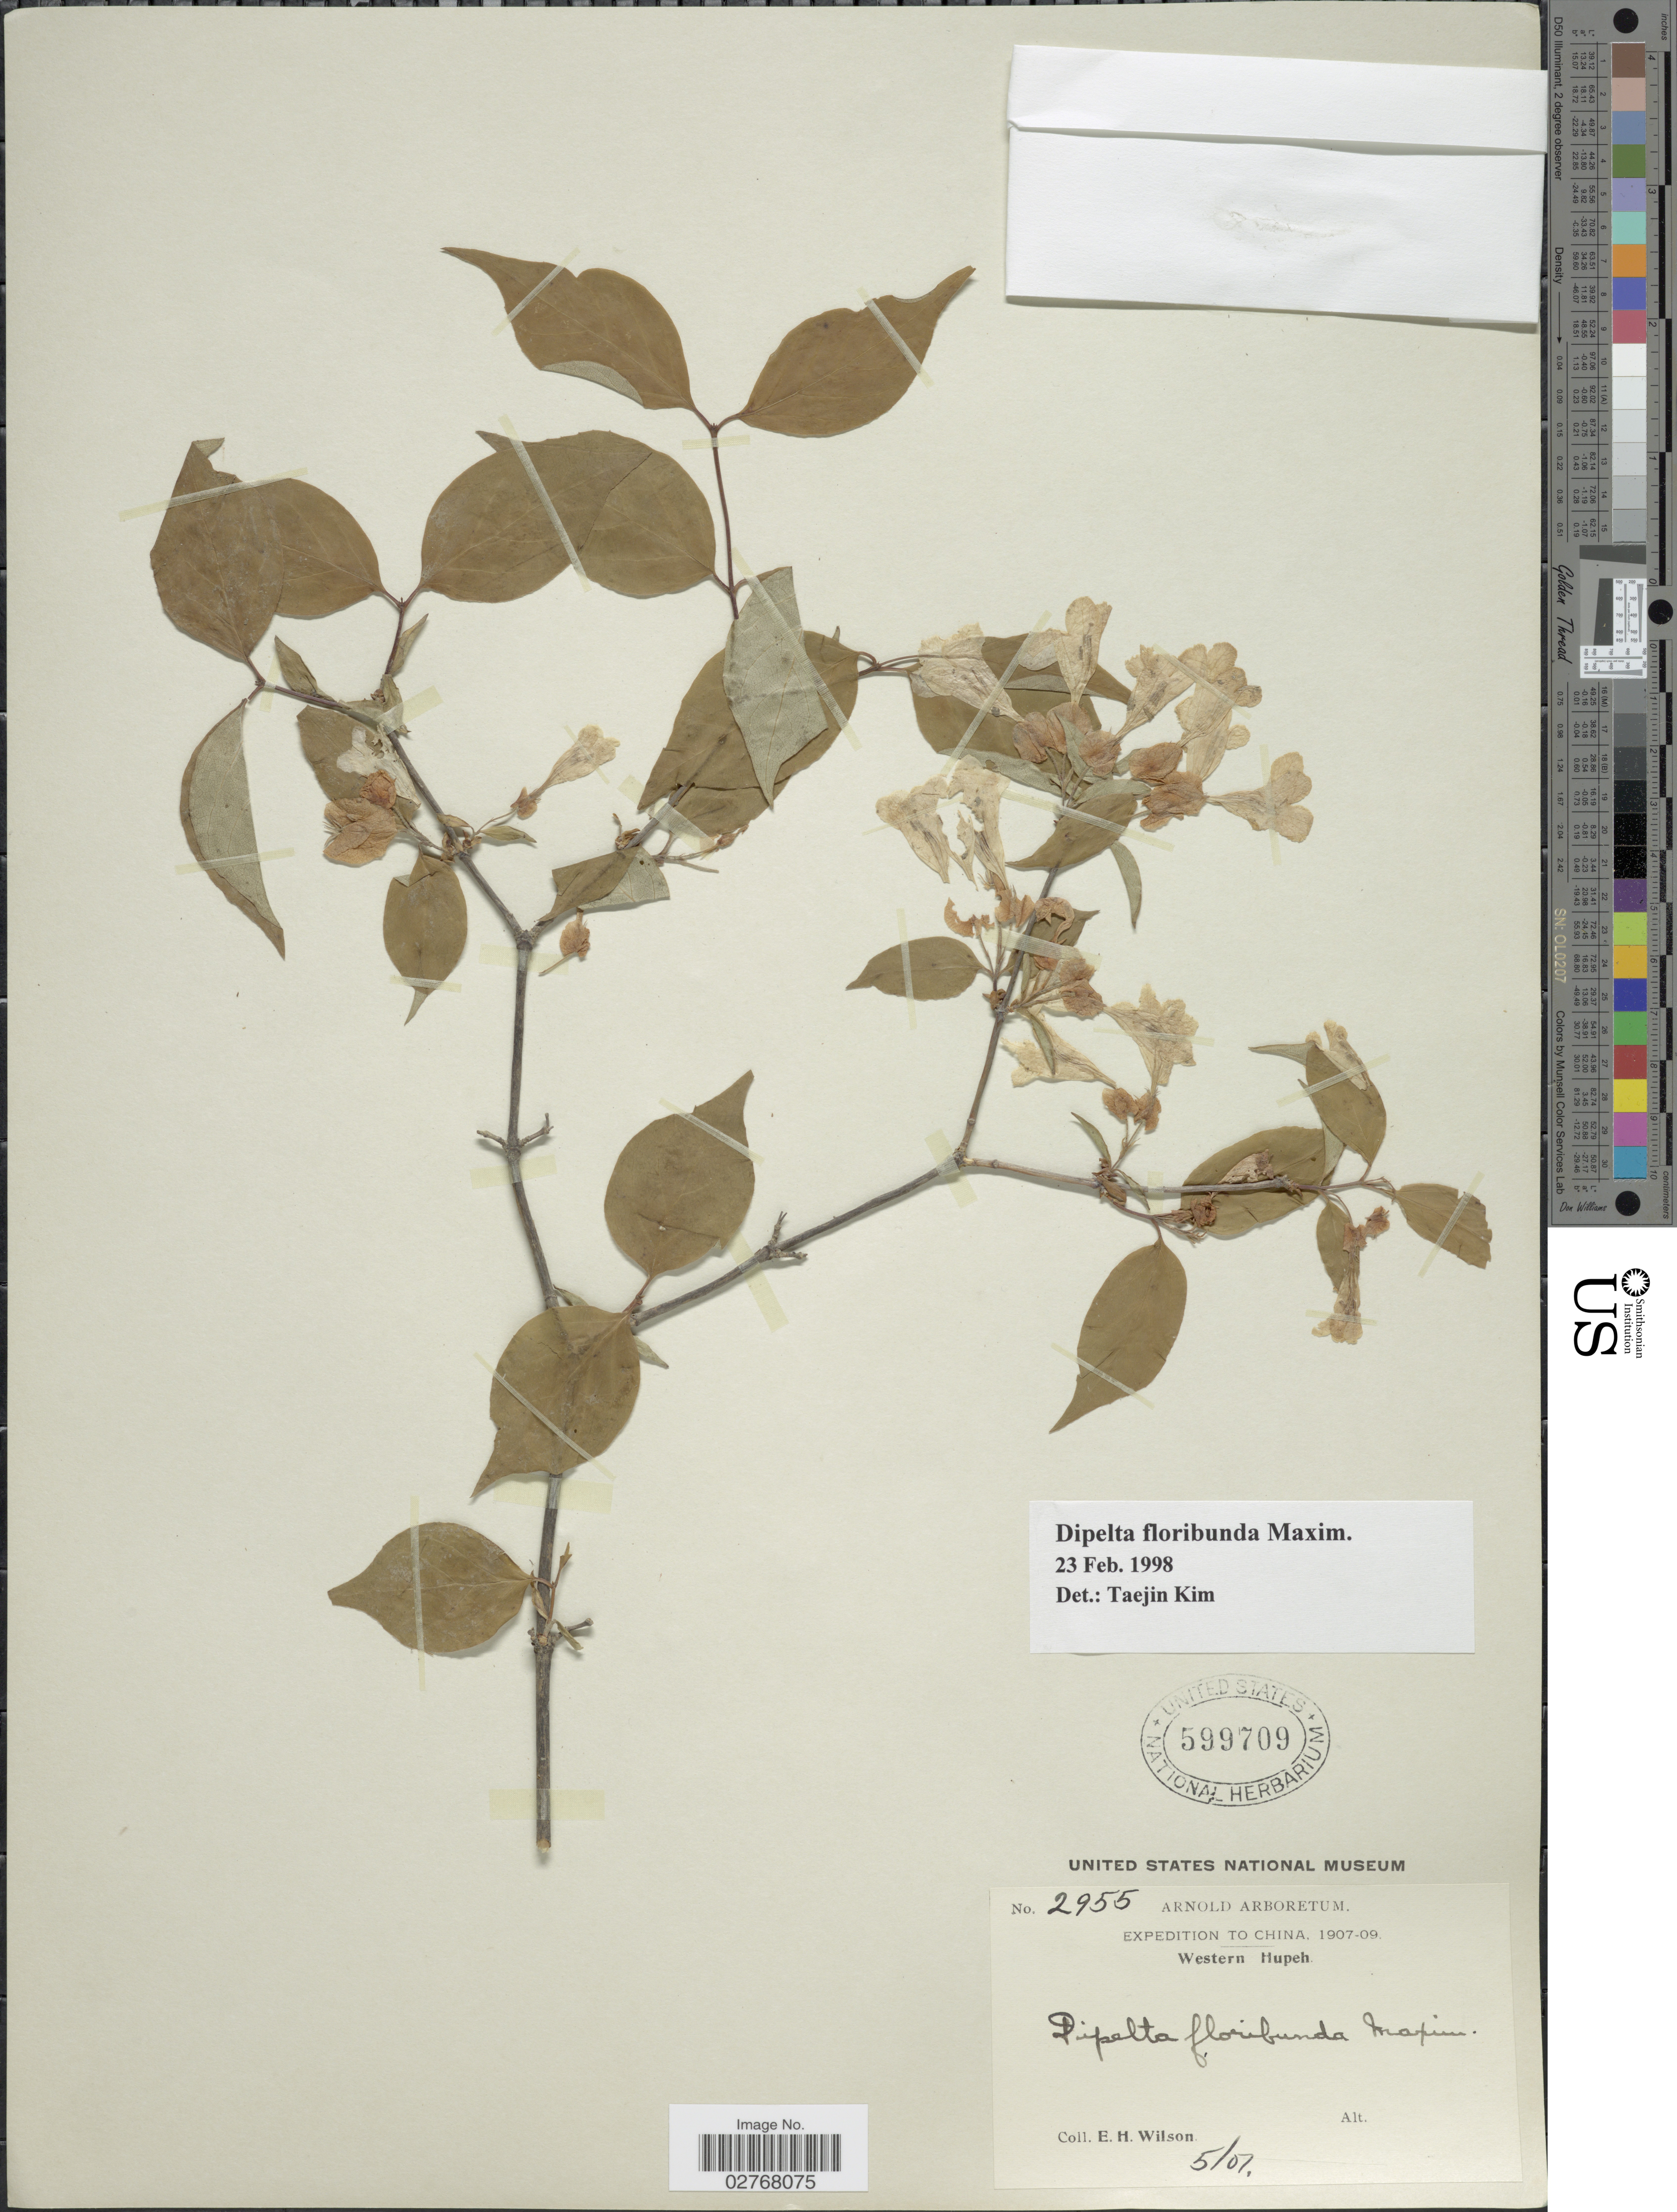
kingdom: Plantae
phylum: Tracheophyta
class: Magnoliopsida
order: Dipsacales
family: Caprifoliaceae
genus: Dipelta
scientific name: Dipelta floribunda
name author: Maxim.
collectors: E. Wilson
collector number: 2955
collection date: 1907-05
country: China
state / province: Hubei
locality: Western Hupeh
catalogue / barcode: US 599709